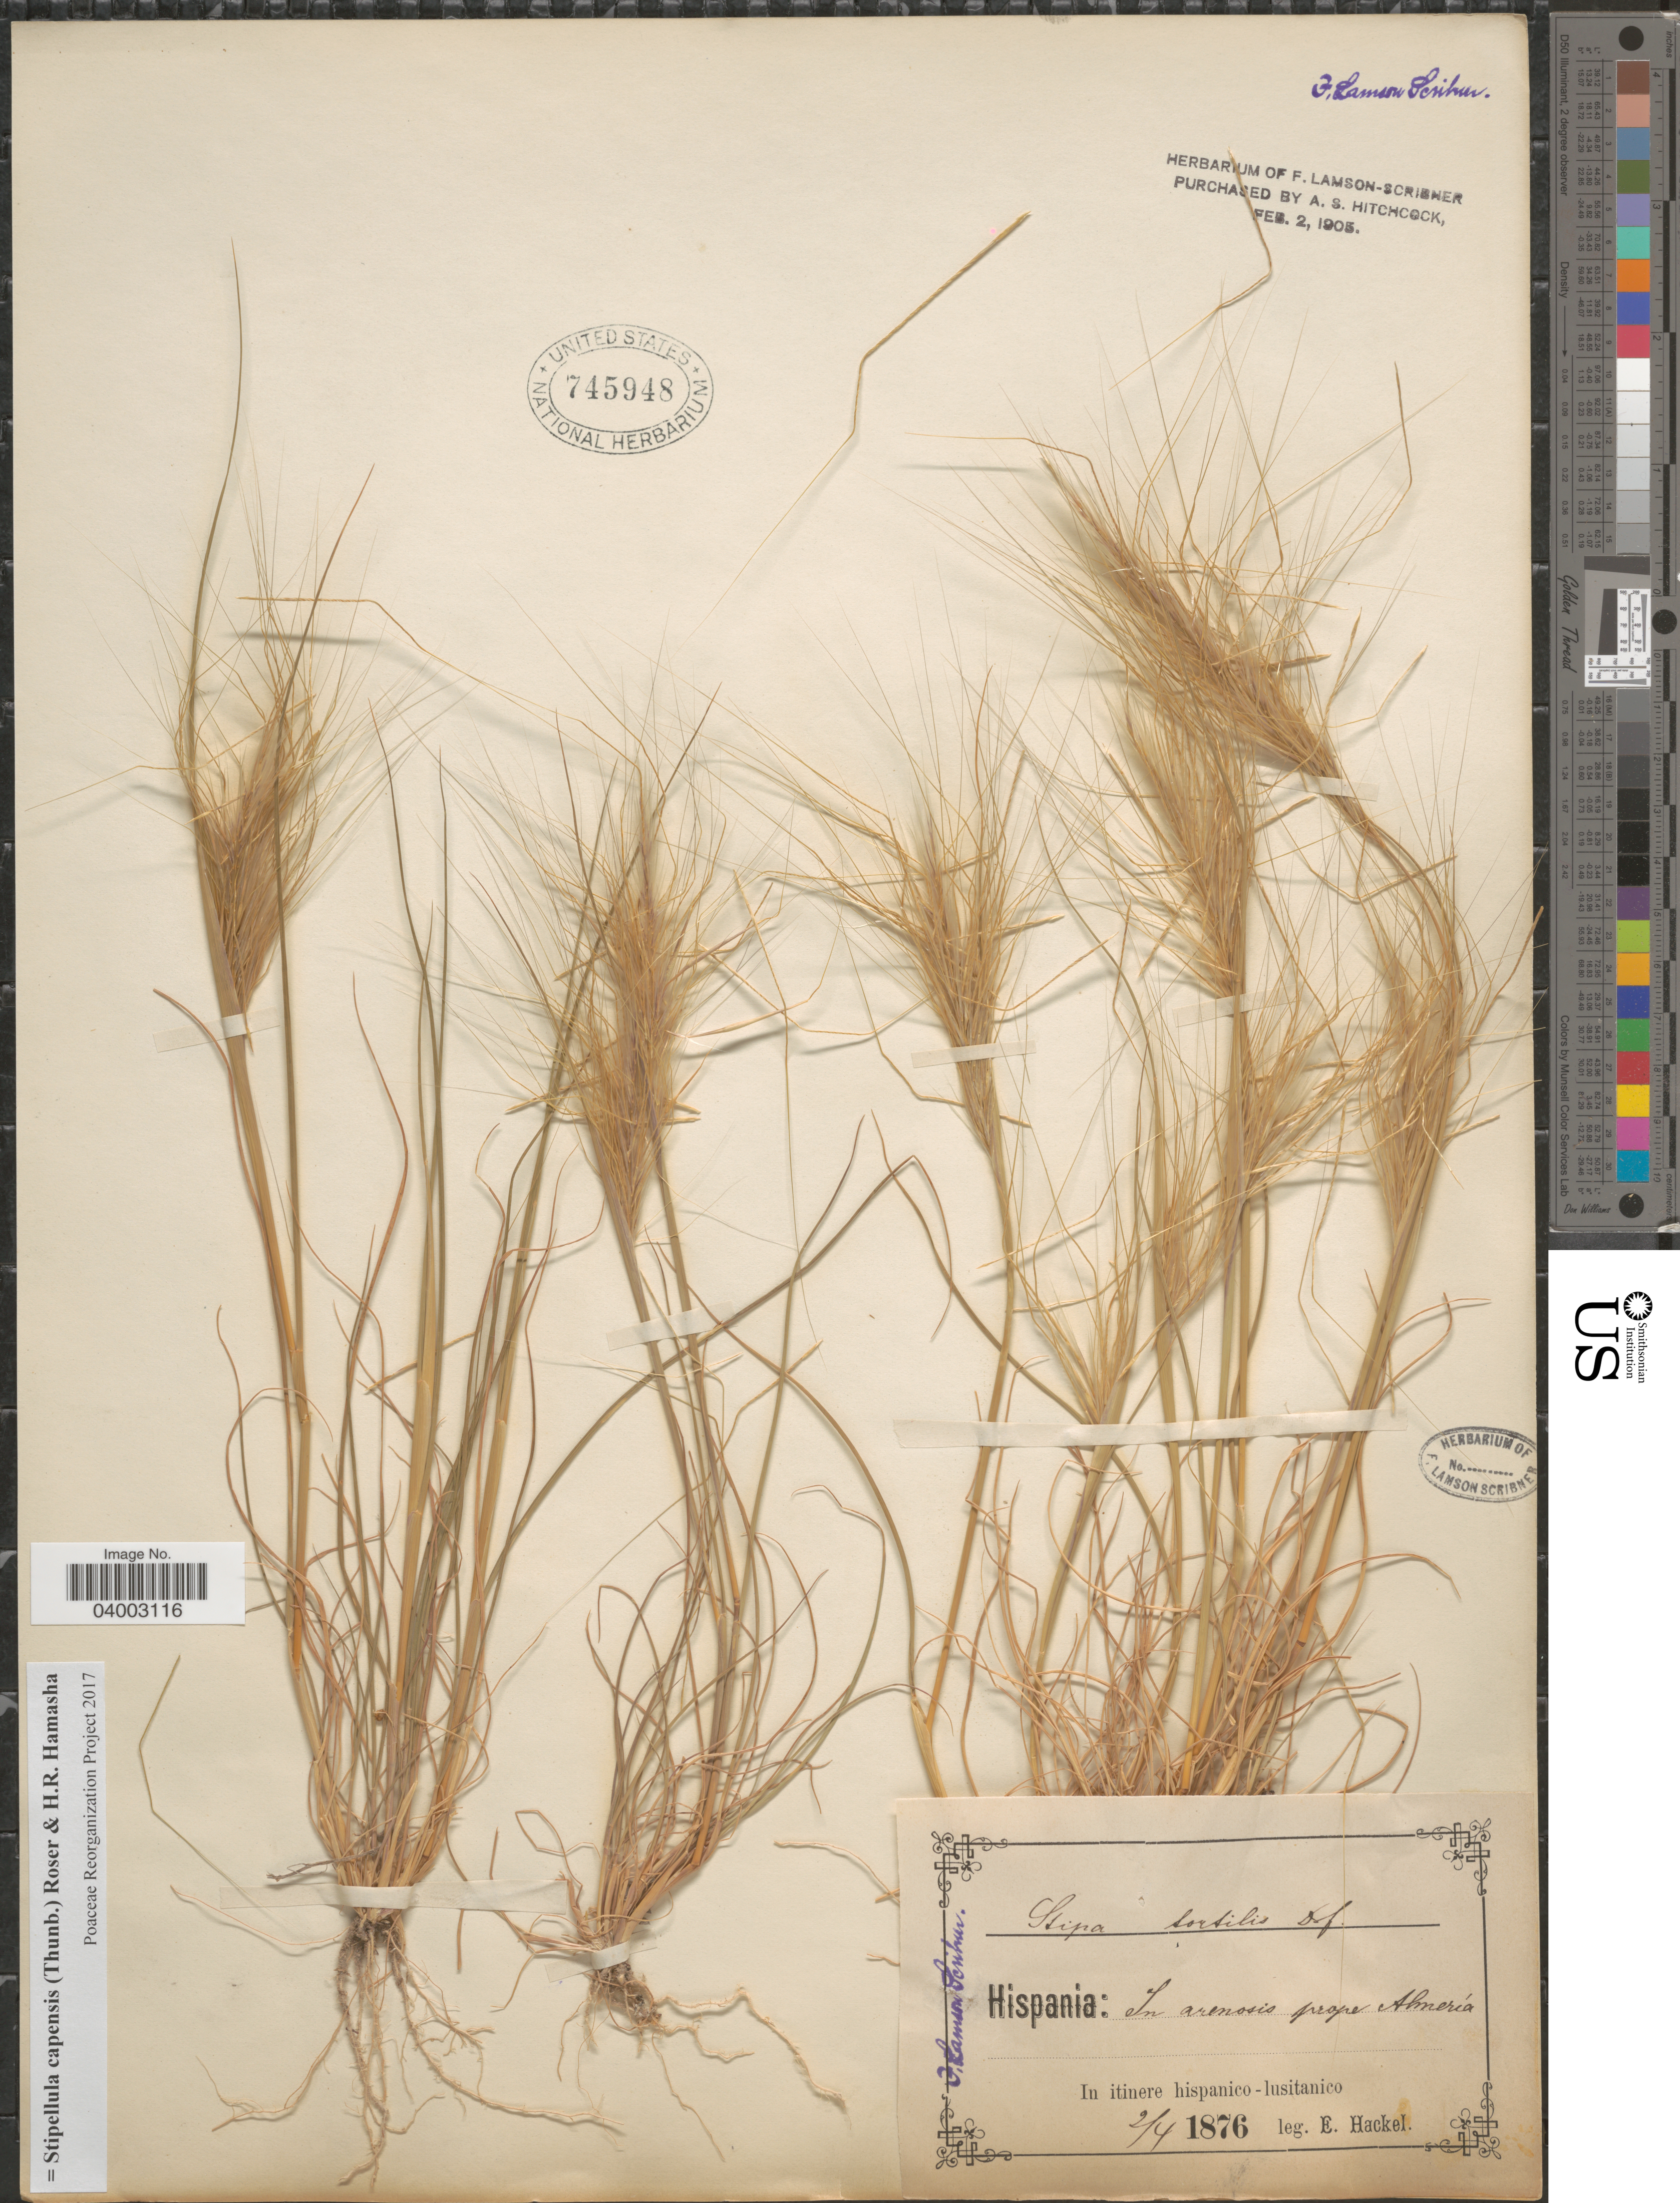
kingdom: Plantae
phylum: Tracheophyta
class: Liliopsida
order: Poales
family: Poaceae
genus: Stipellula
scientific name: Stipellula capensis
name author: (Thunb.) Röser & H. R. Hamasha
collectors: E. Hackel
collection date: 1876-04-02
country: Spain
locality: Hispania: In arenosis prope Almería. In itinere hispanico - lusitanico.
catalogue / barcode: US 745948